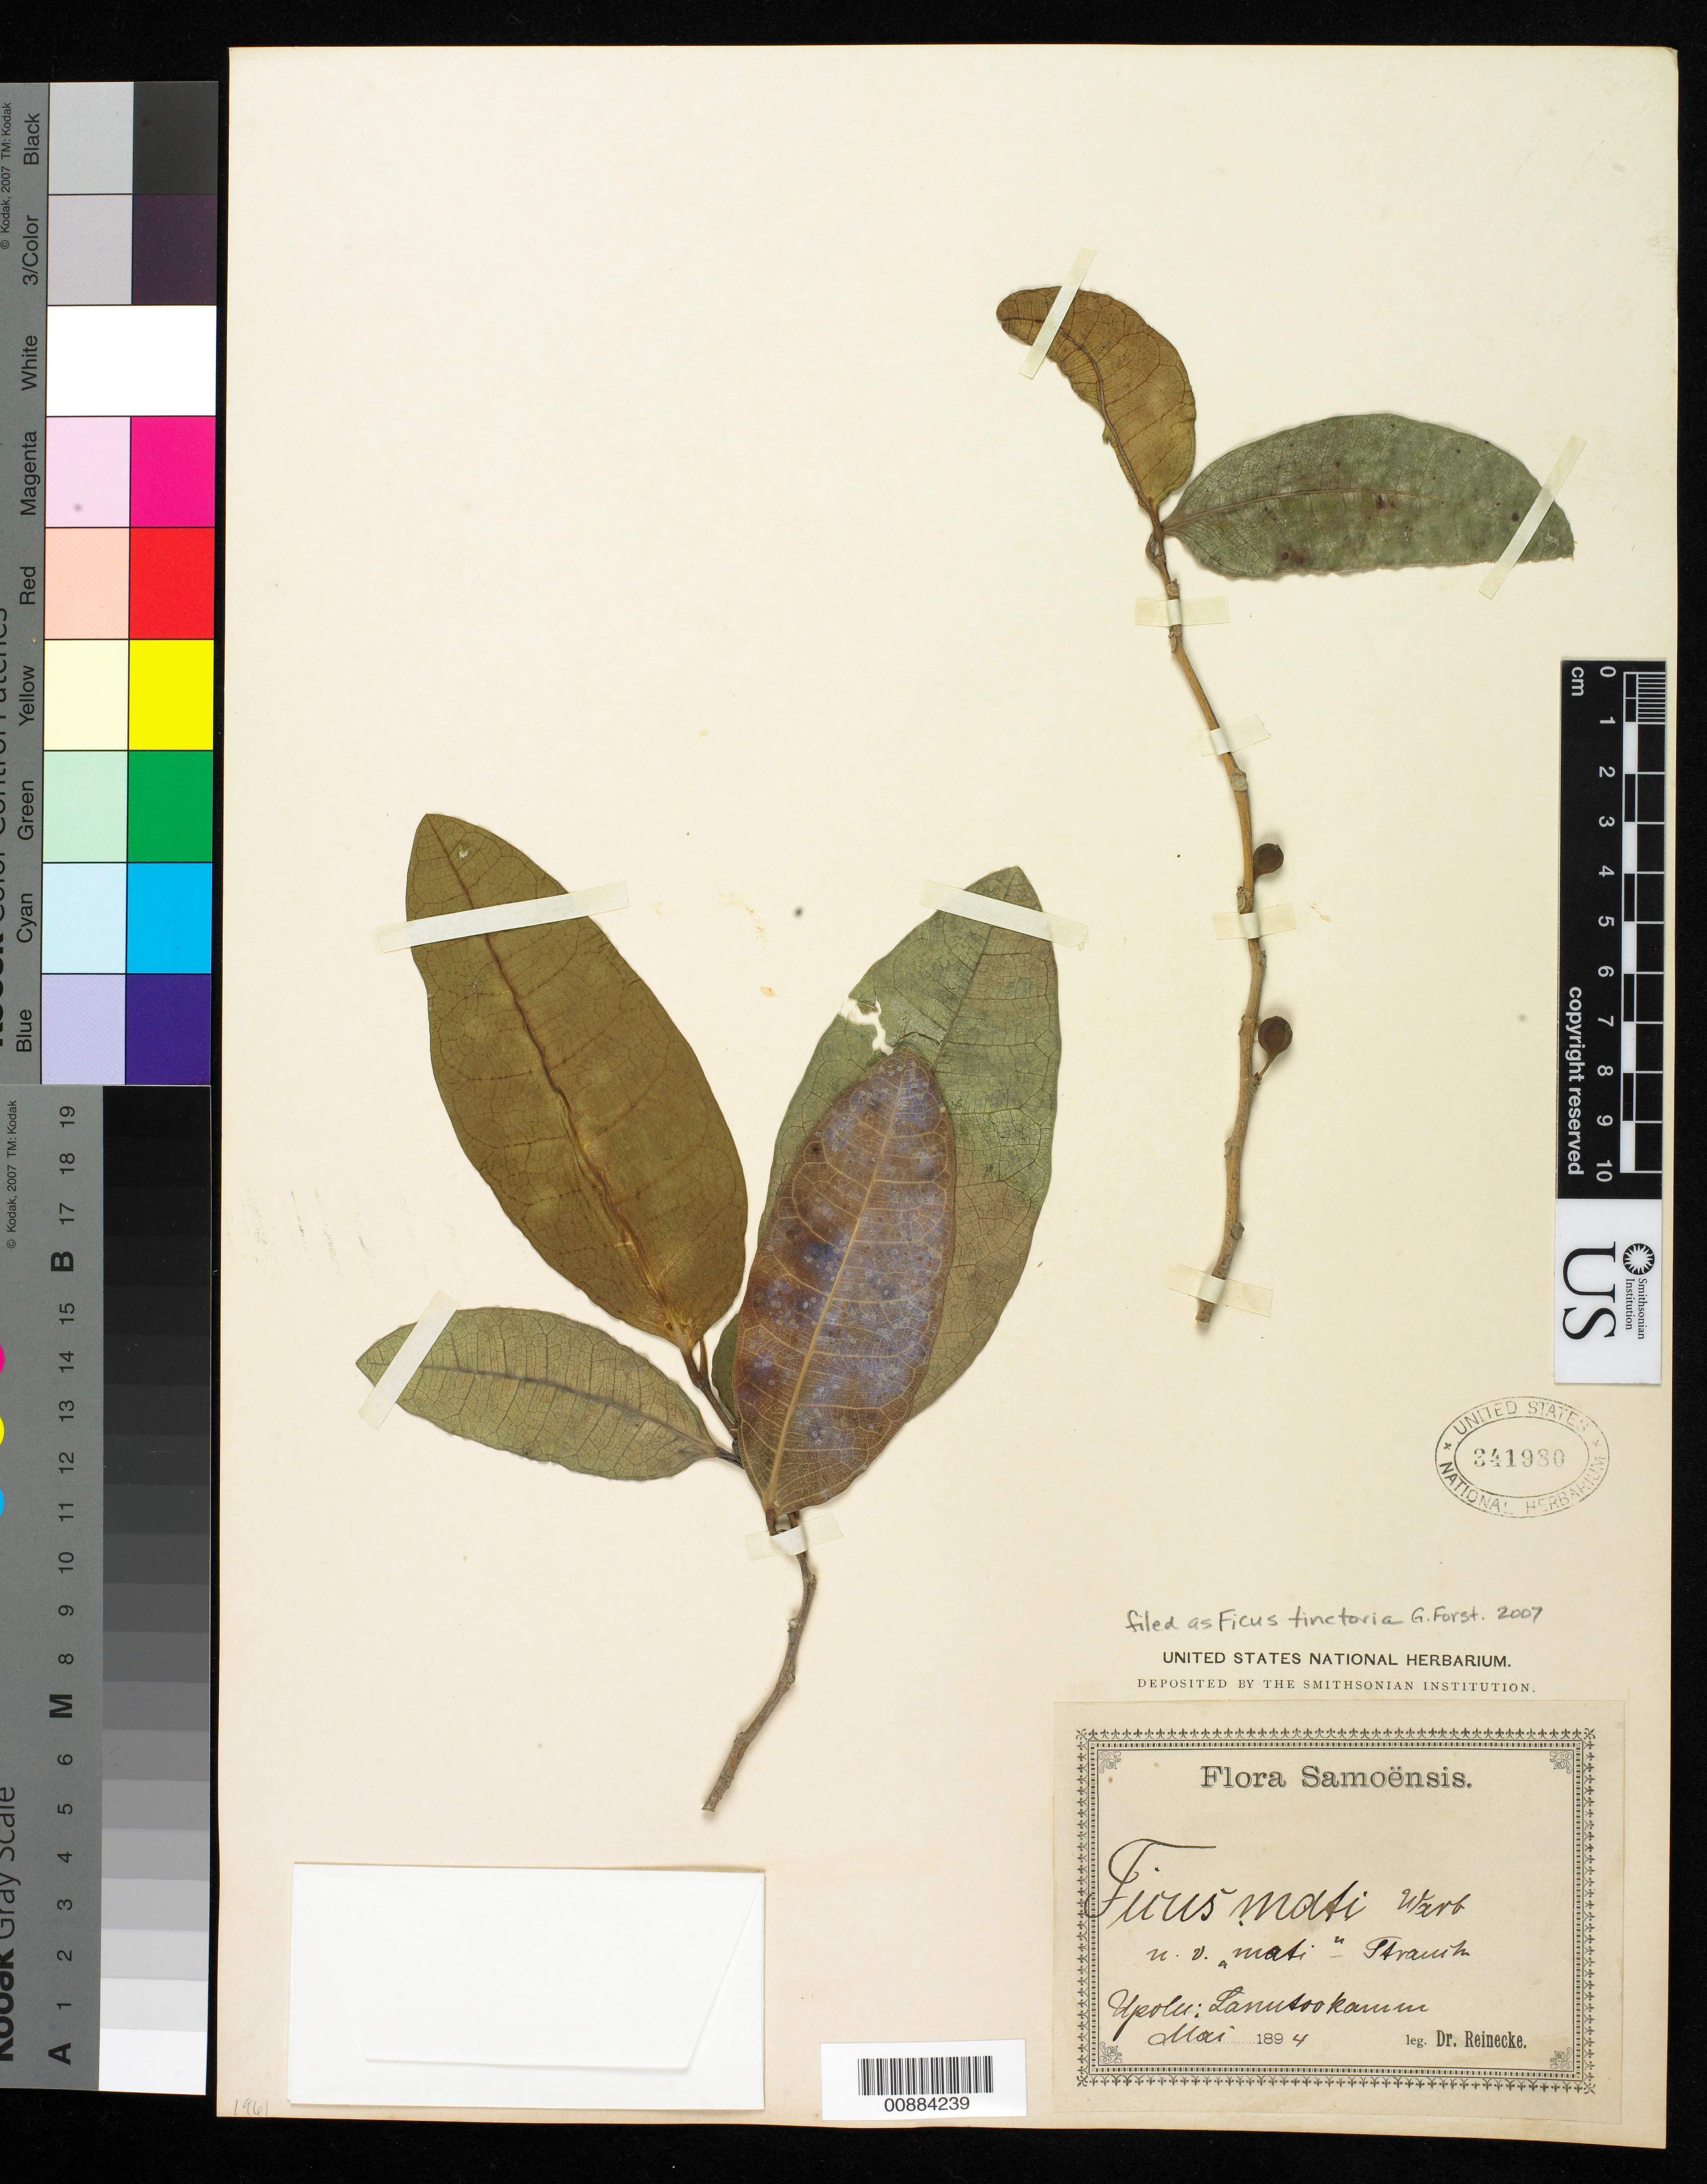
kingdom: Plantae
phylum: Tracheophyta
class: Magnoliopsida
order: Rosales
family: Moraceae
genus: Ficus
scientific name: Ficus tinctoria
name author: G. Forst.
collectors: -- Reinecke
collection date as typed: May 1894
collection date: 1894-05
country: Samoa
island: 'Upolu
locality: Lanusookanun(?) [French sp?]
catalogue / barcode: US 341980